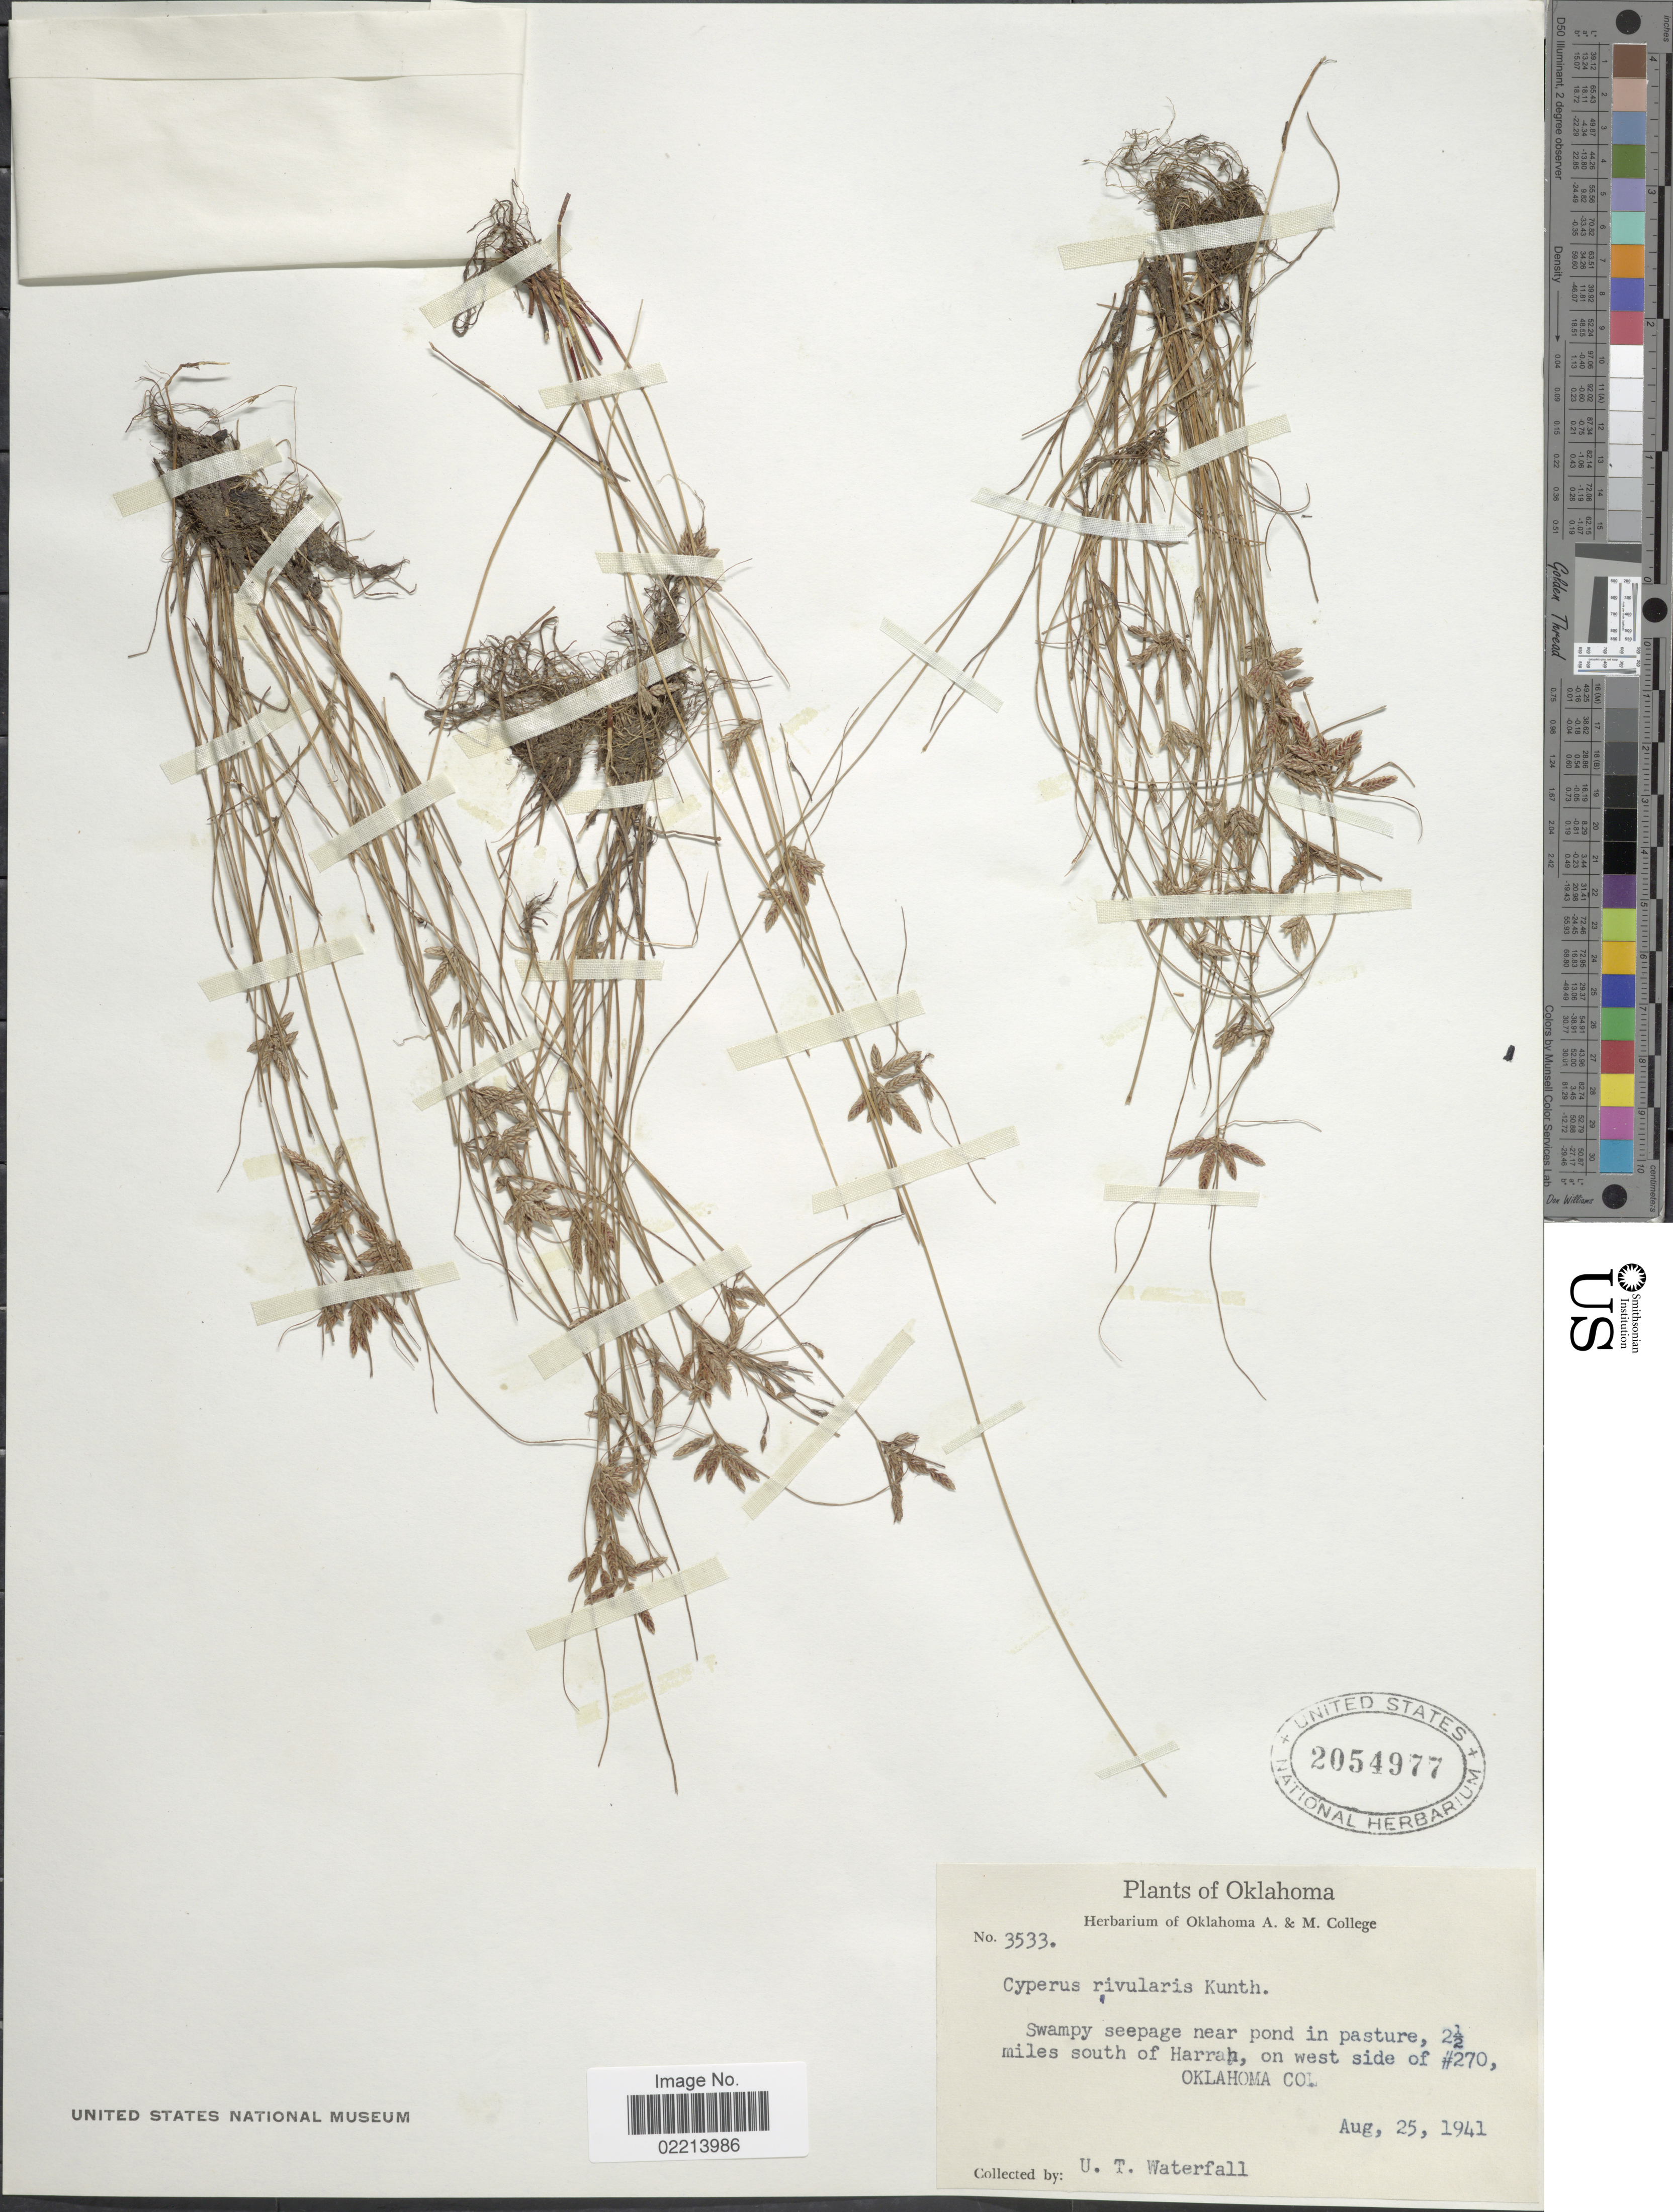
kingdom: Plantae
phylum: Tracheophyta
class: Liliopsida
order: Poales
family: Cyperaceae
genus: Cyperus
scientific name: Cyperus bipartitus Torr.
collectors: U. T. Waterfall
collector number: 3533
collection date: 1941-08-25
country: United States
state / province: Oklahoma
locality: Swampy seepage near pond in pasture, 2½ miles south of Harrah, on west side of #270, Oklahoma Co.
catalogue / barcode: US 2054977